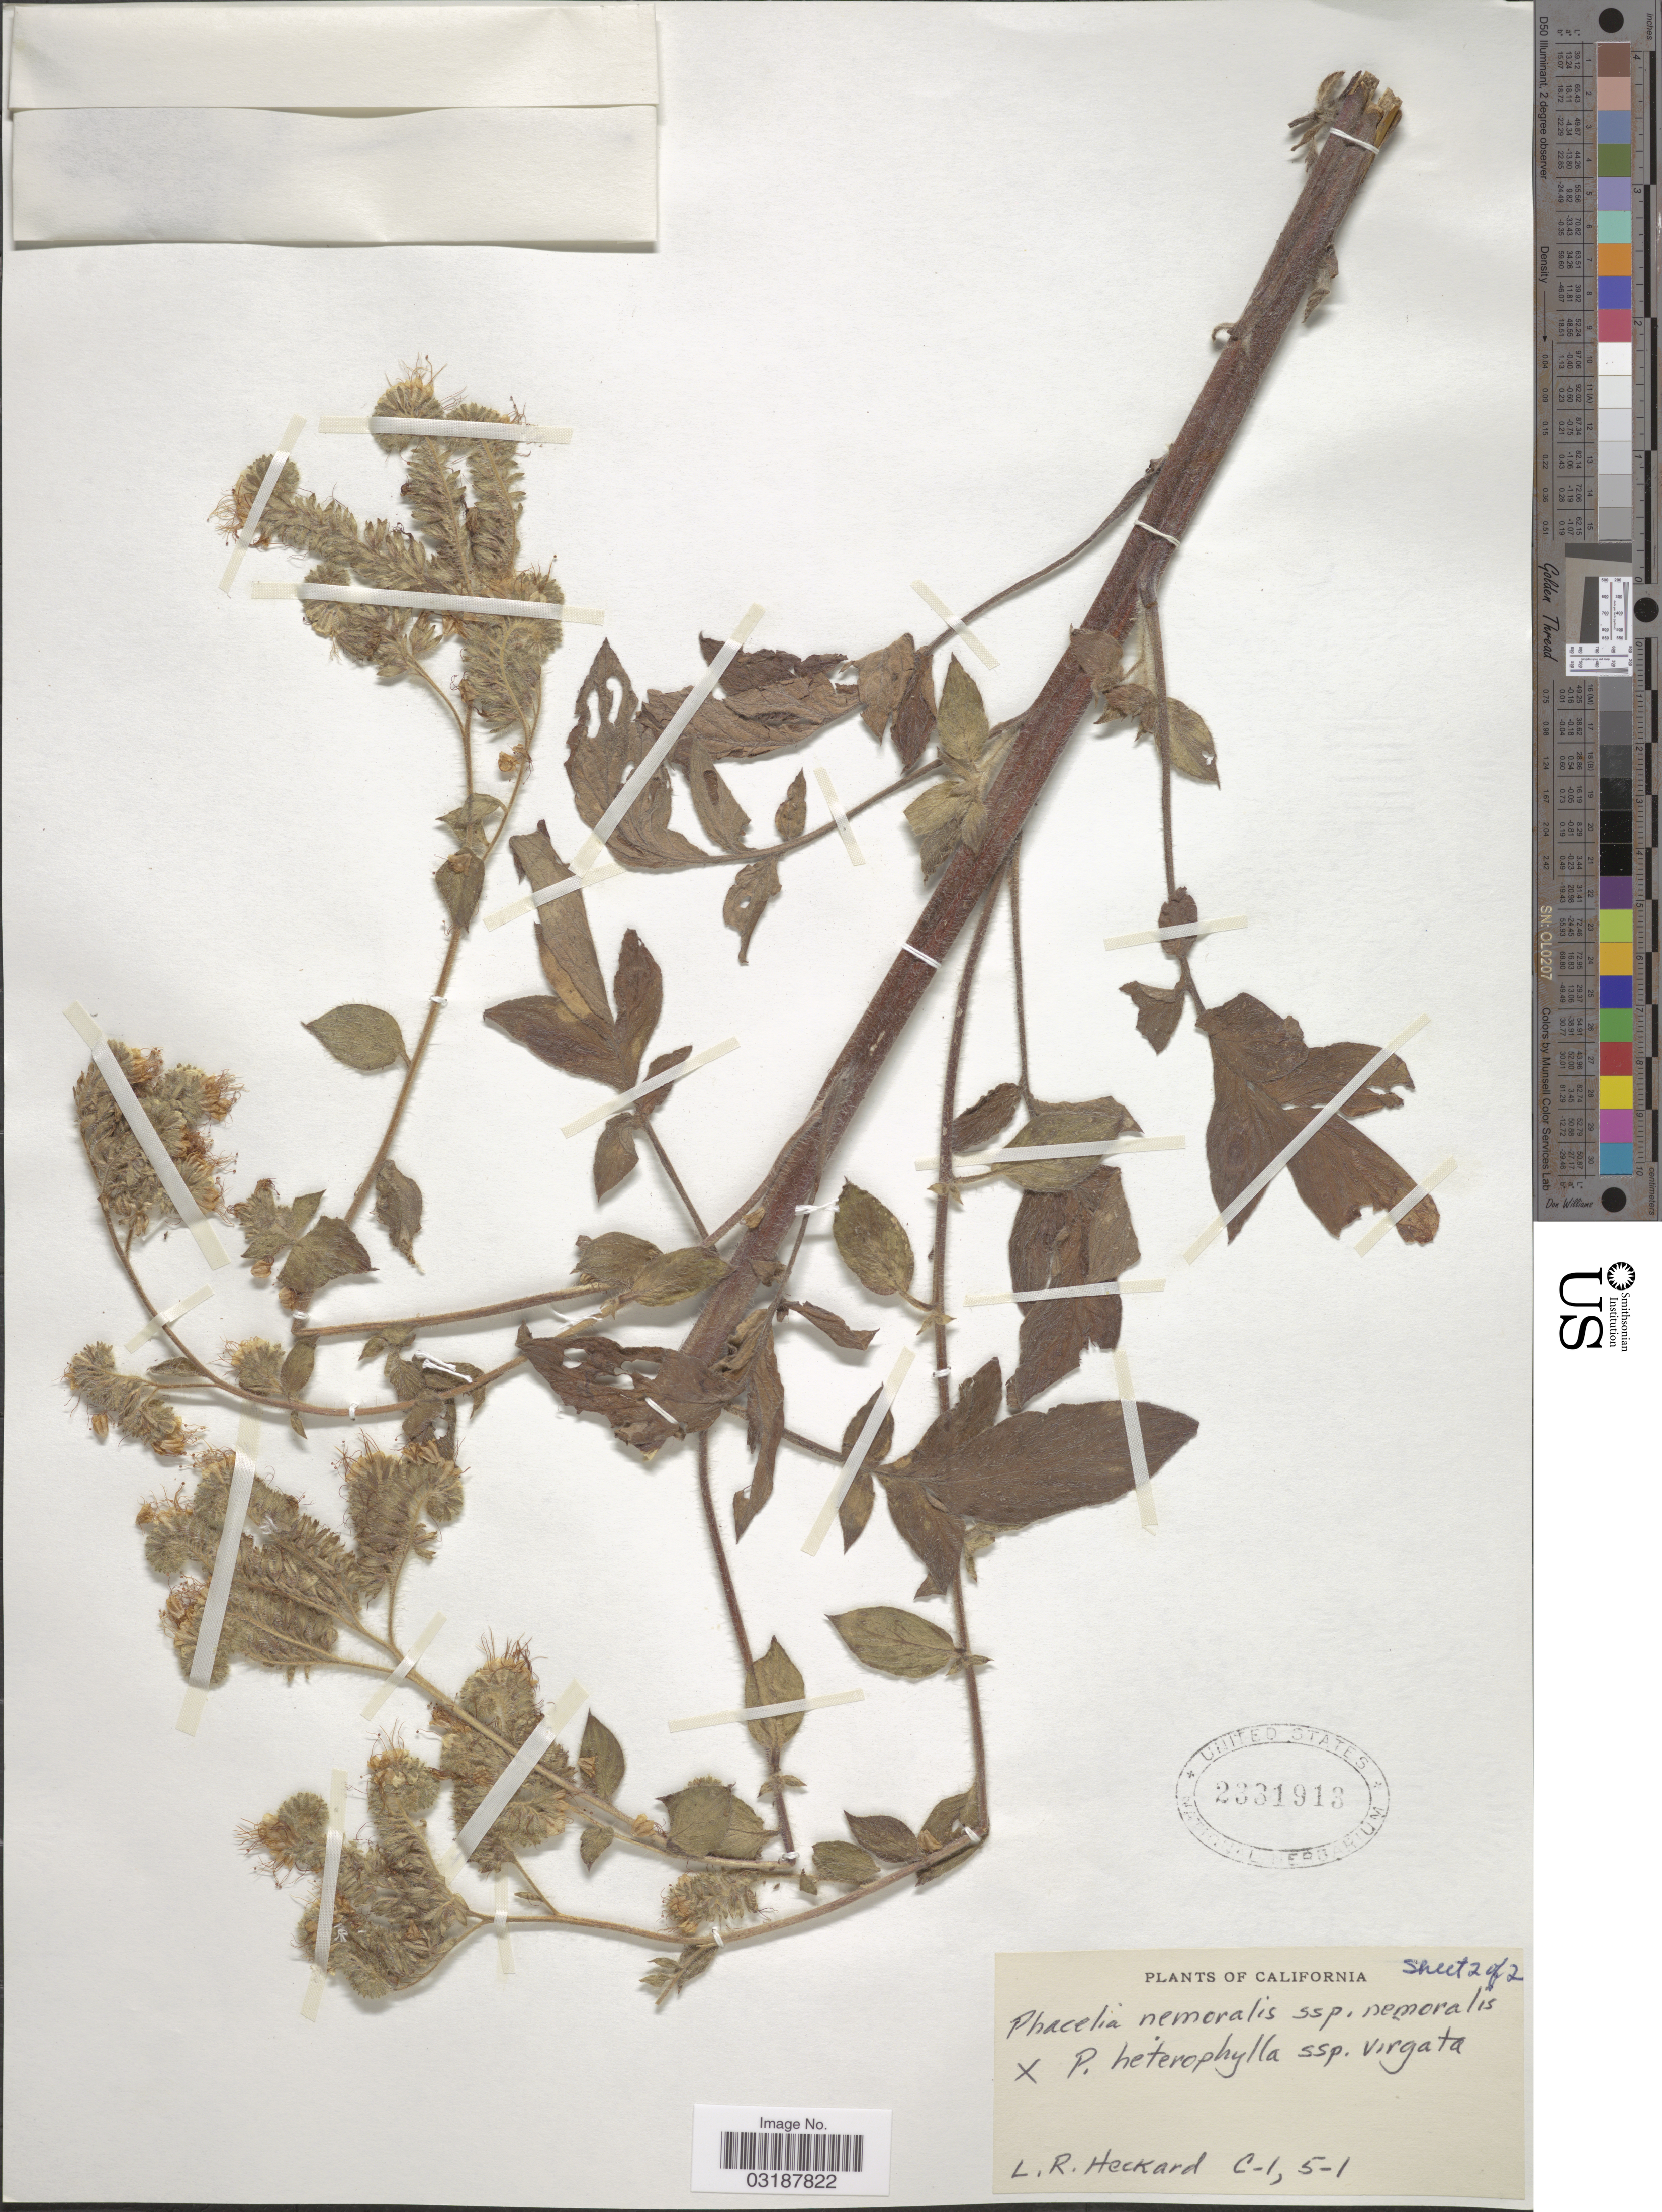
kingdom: Plantae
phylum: Tracheophyta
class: Magnoliopsida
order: Boraginales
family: Hydrophyllaceae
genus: Phacelia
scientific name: Phacelia nemoralis subsp. nemoralis x P. heterophylla subsp. virgata (Greene) Heckard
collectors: L. R. Heckard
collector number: C-1, 5-1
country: United States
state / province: California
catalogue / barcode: US 2331913